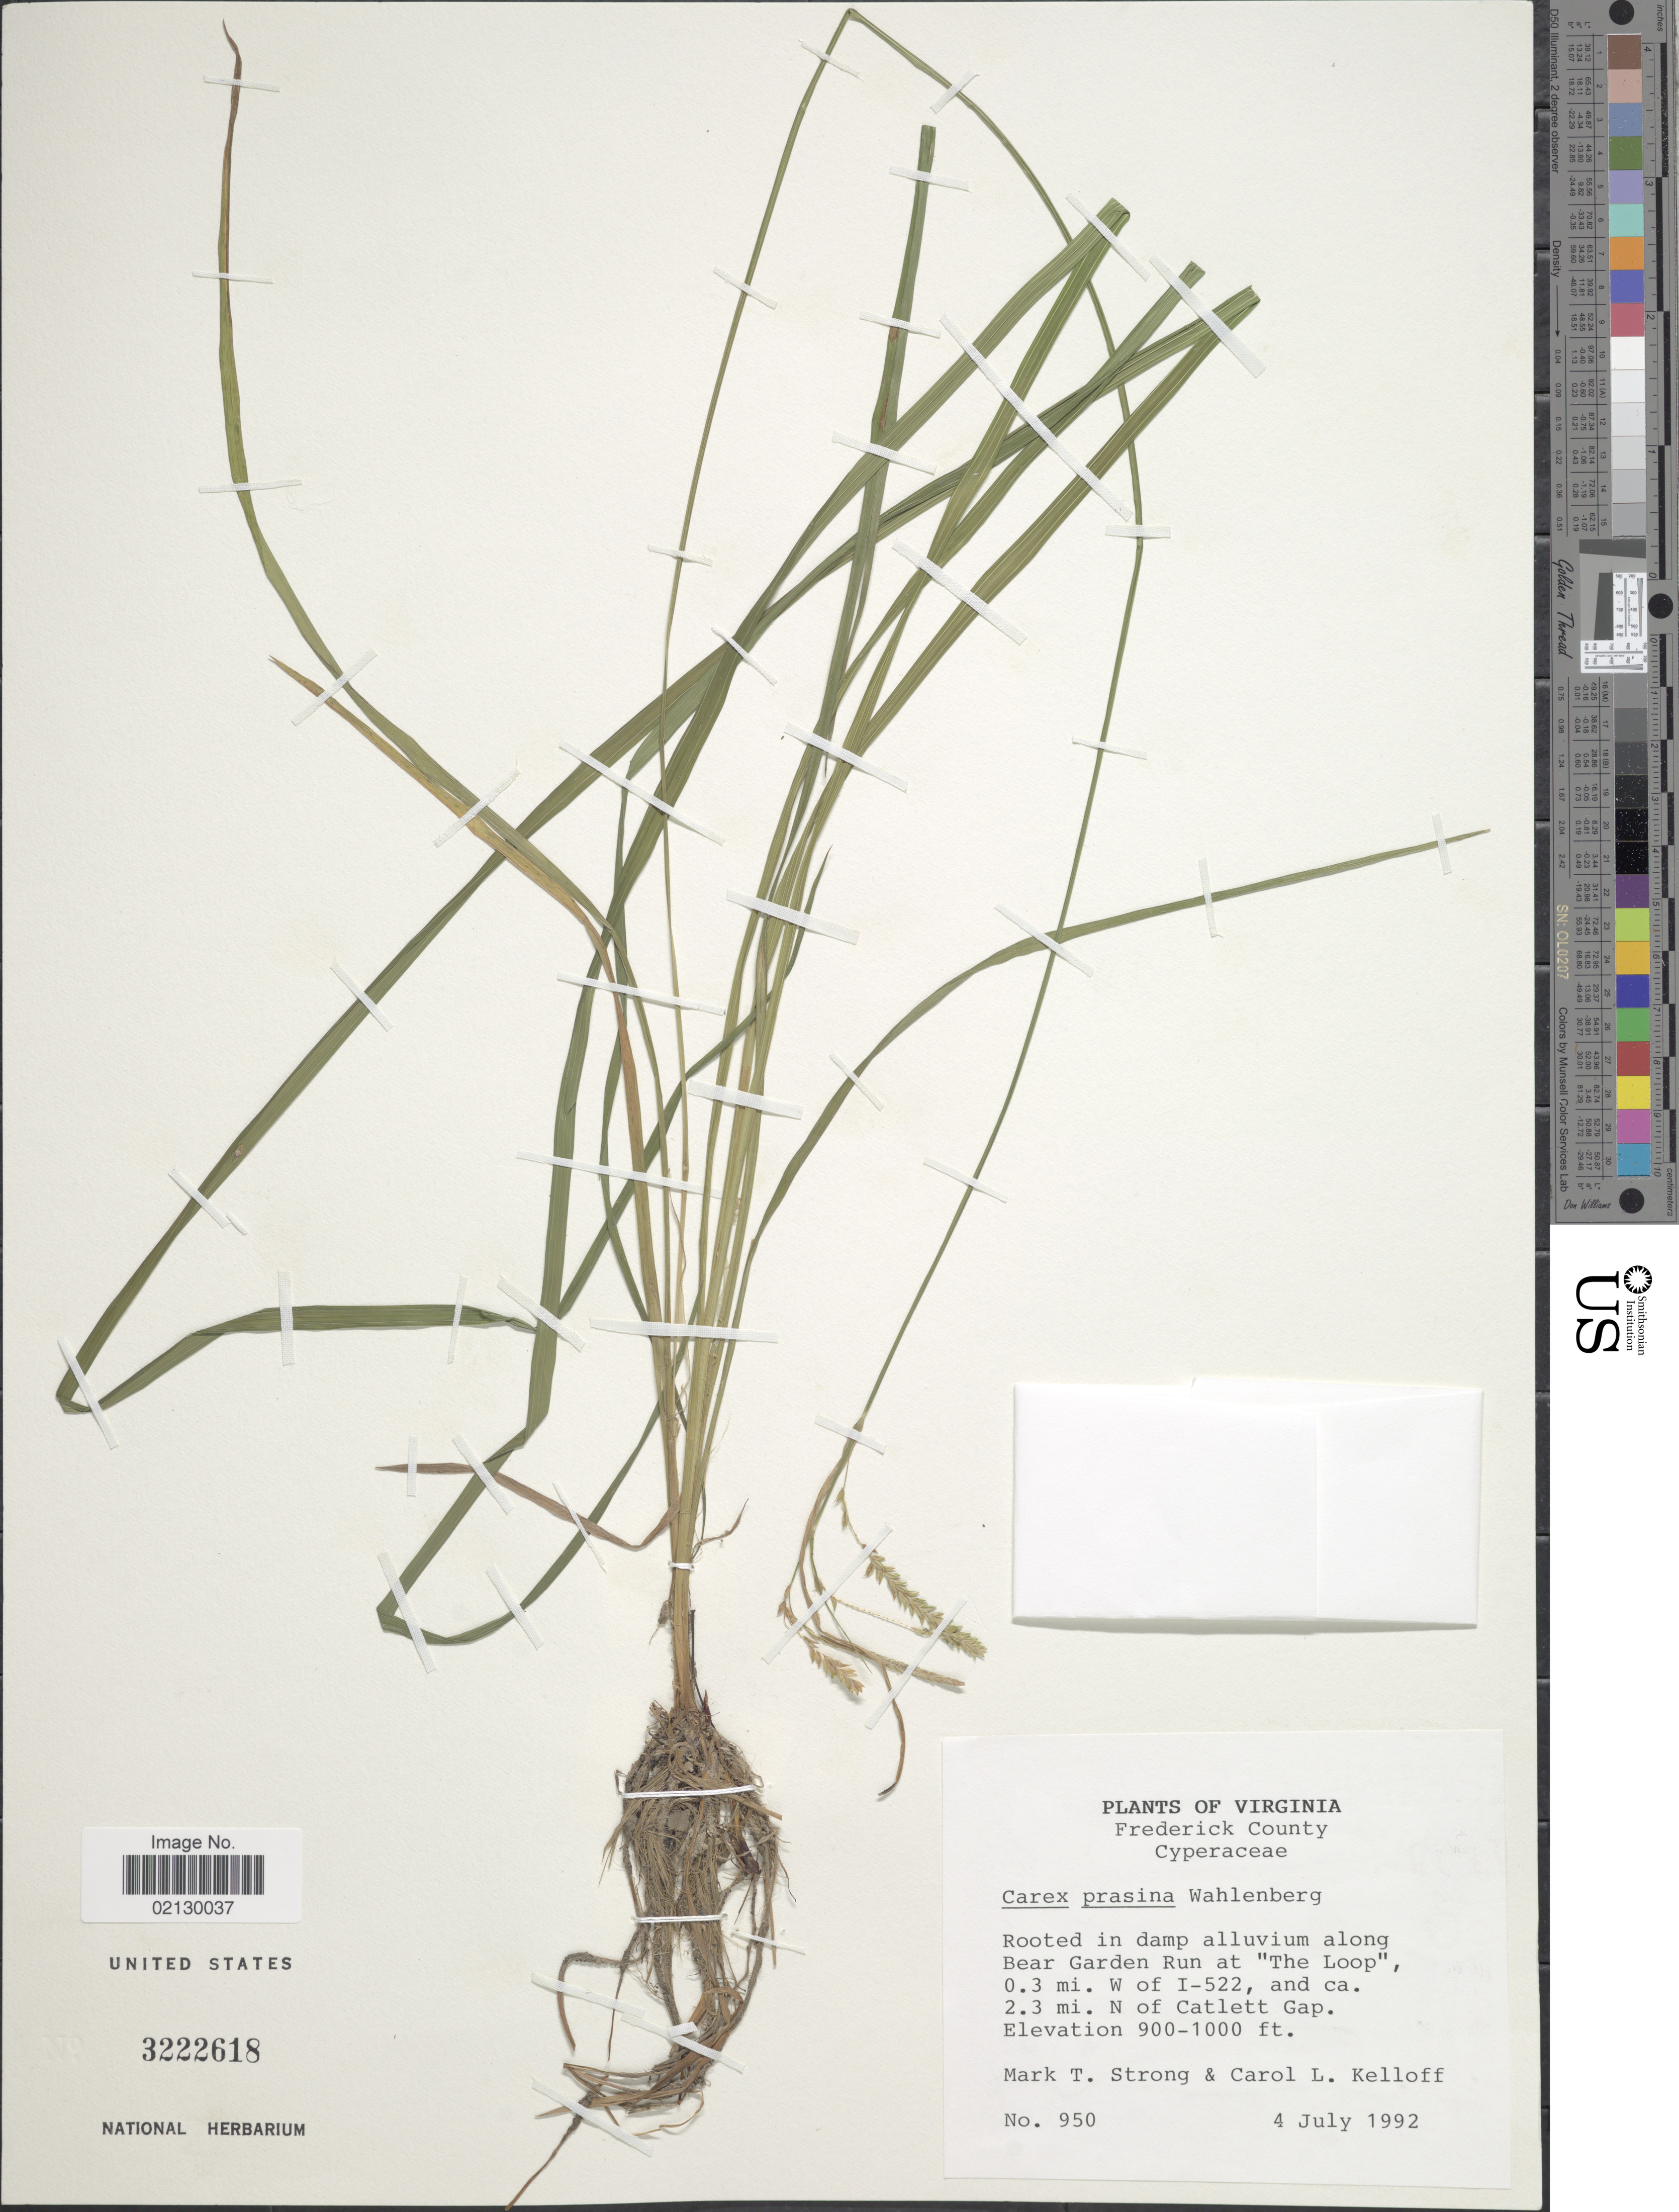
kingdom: Plantae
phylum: Tracheophyta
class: Liliopsida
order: Poales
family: Cyperaceae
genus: Carex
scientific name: Carex prasina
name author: Wahlenb.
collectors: M. T. Strong & C. L. Kelloff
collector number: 950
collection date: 1992-07-04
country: United States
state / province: Virginia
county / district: Frederick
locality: Frederick County, Bear Garden Run at "The Loop"0.3 mi. W of I-522, and ca. 2.3 mi. N. f Catlett gap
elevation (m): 274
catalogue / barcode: US 322618